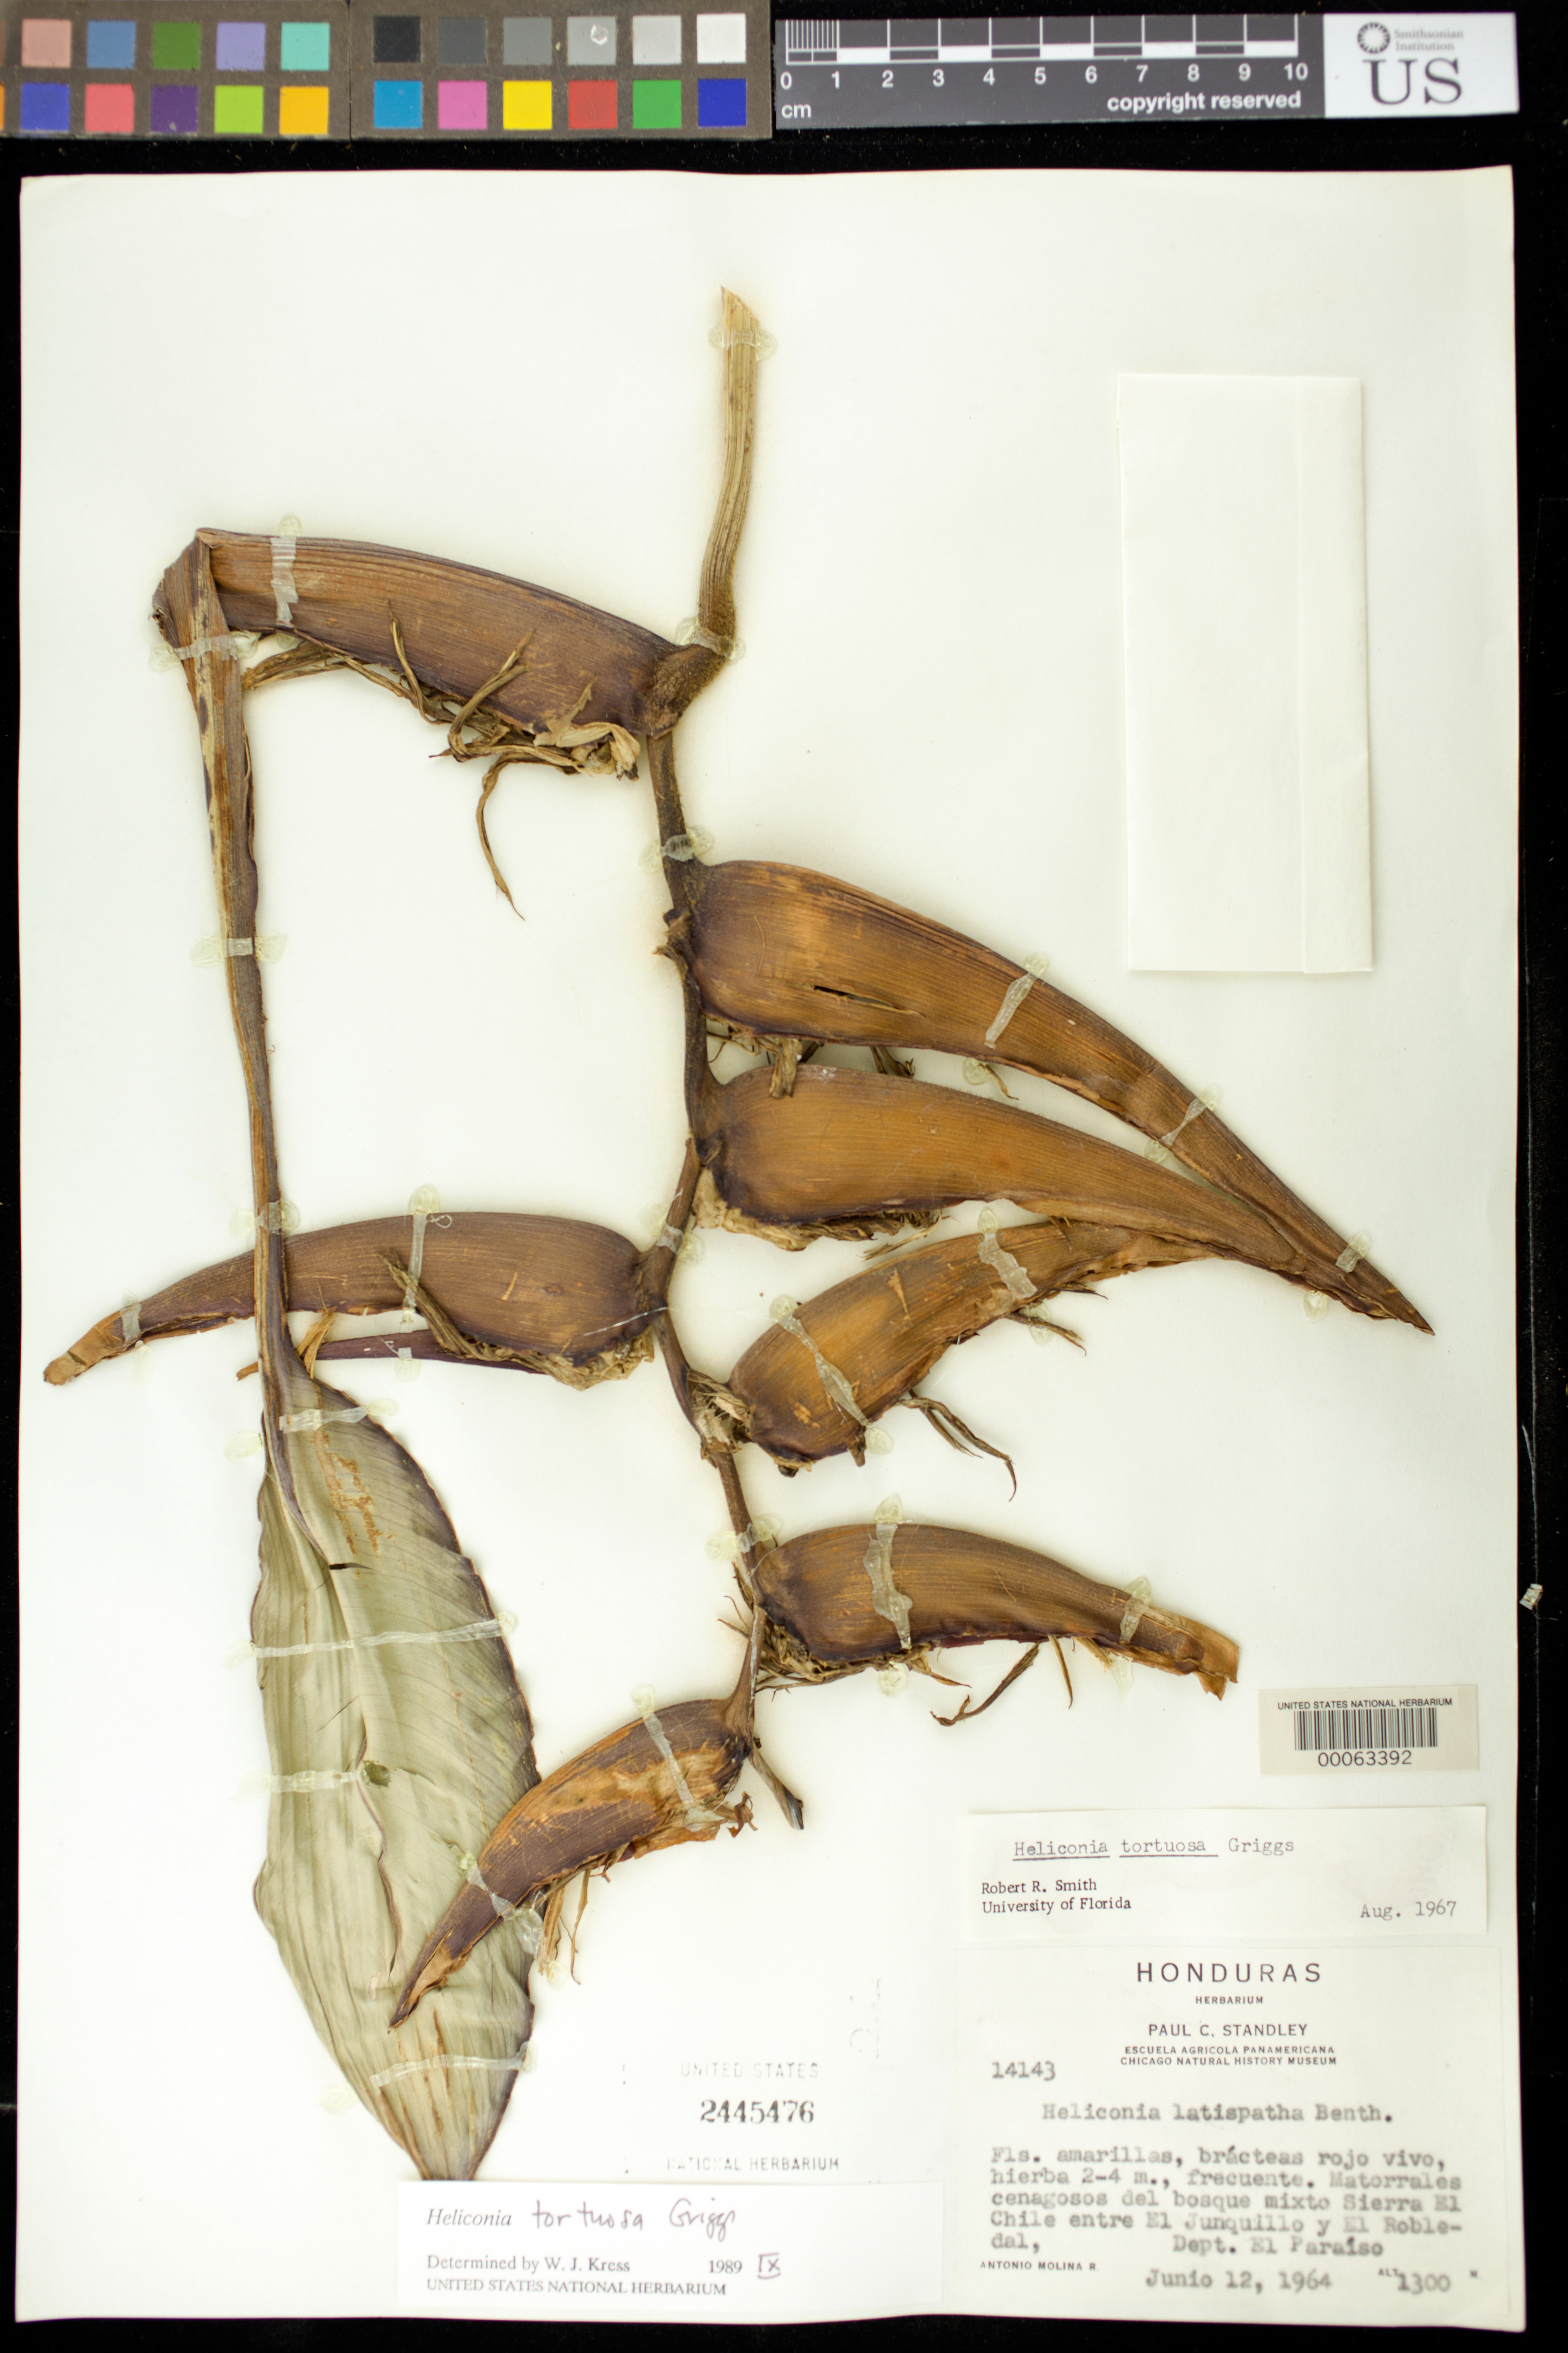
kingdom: Plantae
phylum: Tracheophyta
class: Liliopsida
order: Zingiberales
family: Heliconiaceae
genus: Heliconia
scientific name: Heliconia tortuosa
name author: R.F. Griggs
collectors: A. Molina R. & A. Molina R.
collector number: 14143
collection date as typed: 12 Jun 1964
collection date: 1964-06-12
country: Honduras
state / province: El Paraíso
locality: Sierra del Chile between El Junquillo and El Robledal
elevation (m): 1300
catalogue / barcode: US 2445476